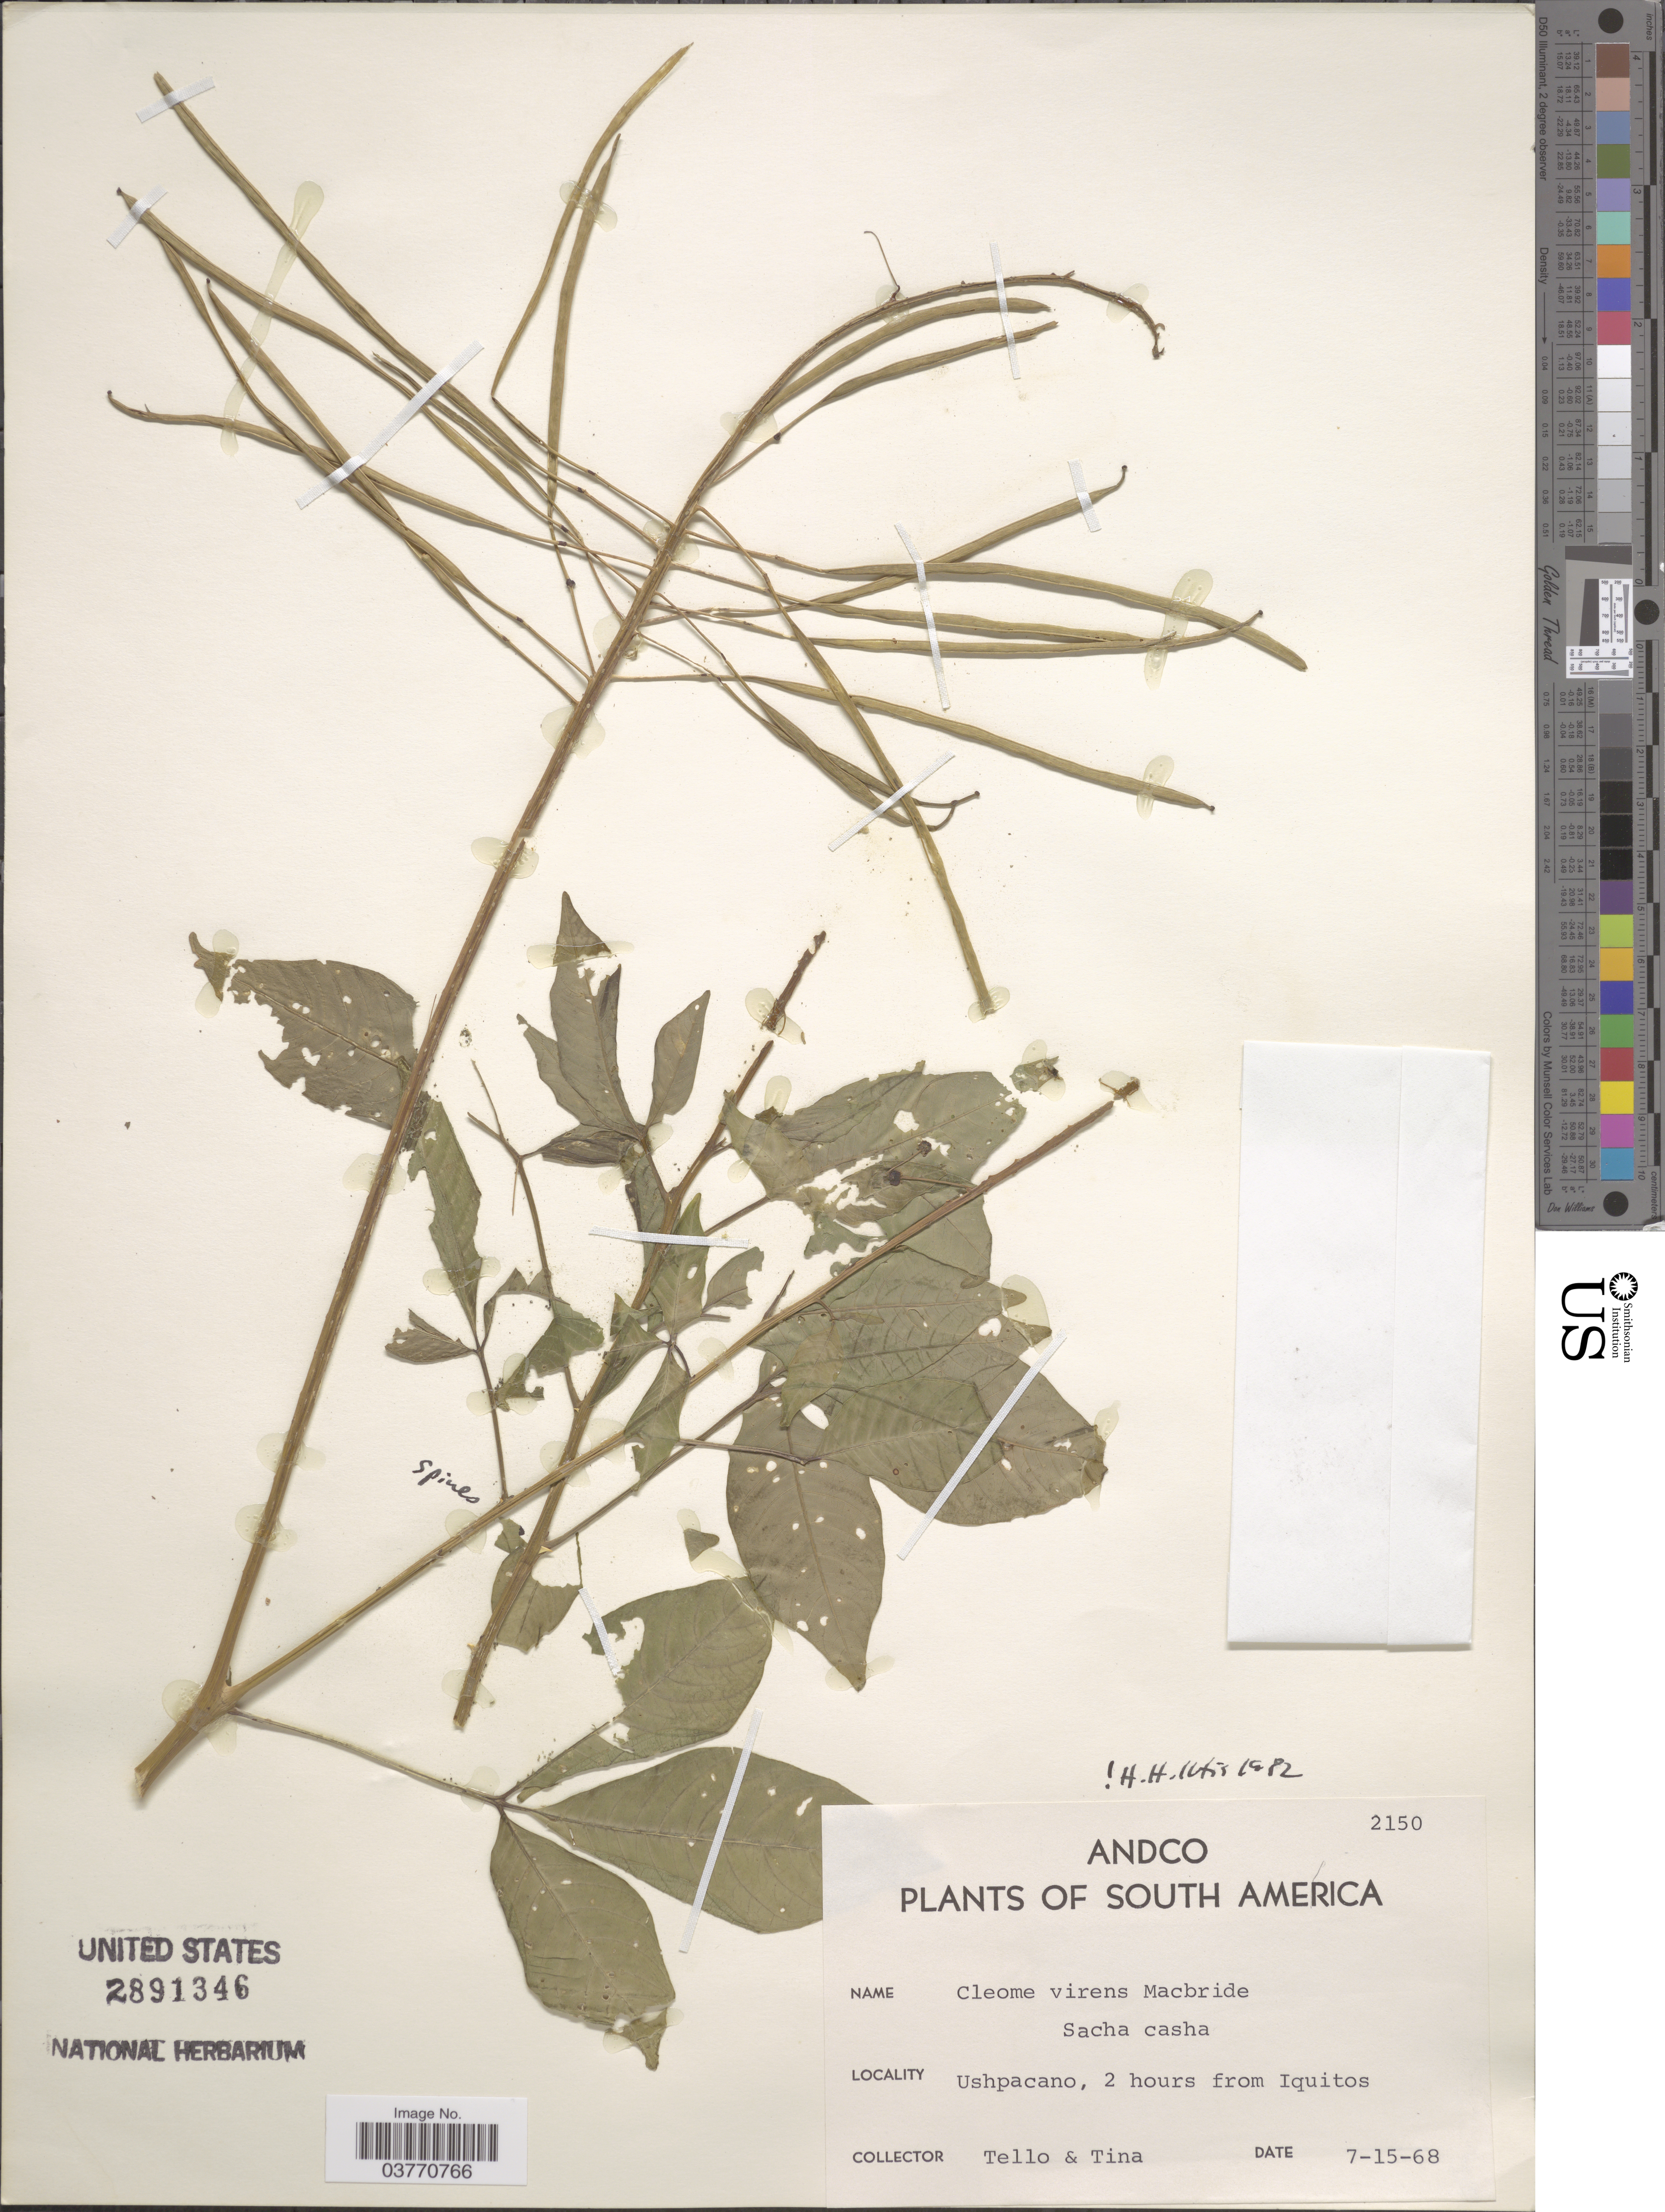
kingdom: Plantae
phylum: Tracheophyta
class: Magnoliopsida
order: Brassicales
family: Cleomaceae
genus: Tarenaya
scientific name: Tarenaya virens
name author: (J.F. Macbr.) Soares Neto & Roalson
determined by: Strong, M. T., (US), Smithsonian Institution - National Museum of Natural History (UNITED STATES)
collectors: -. Tello & -. Tina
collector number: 2150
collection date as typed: Transcribed d/m/y: 15/7/68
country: Peru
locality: South America. Ushpacano, 2 hours from Iquitos.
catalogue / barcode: US 2891346